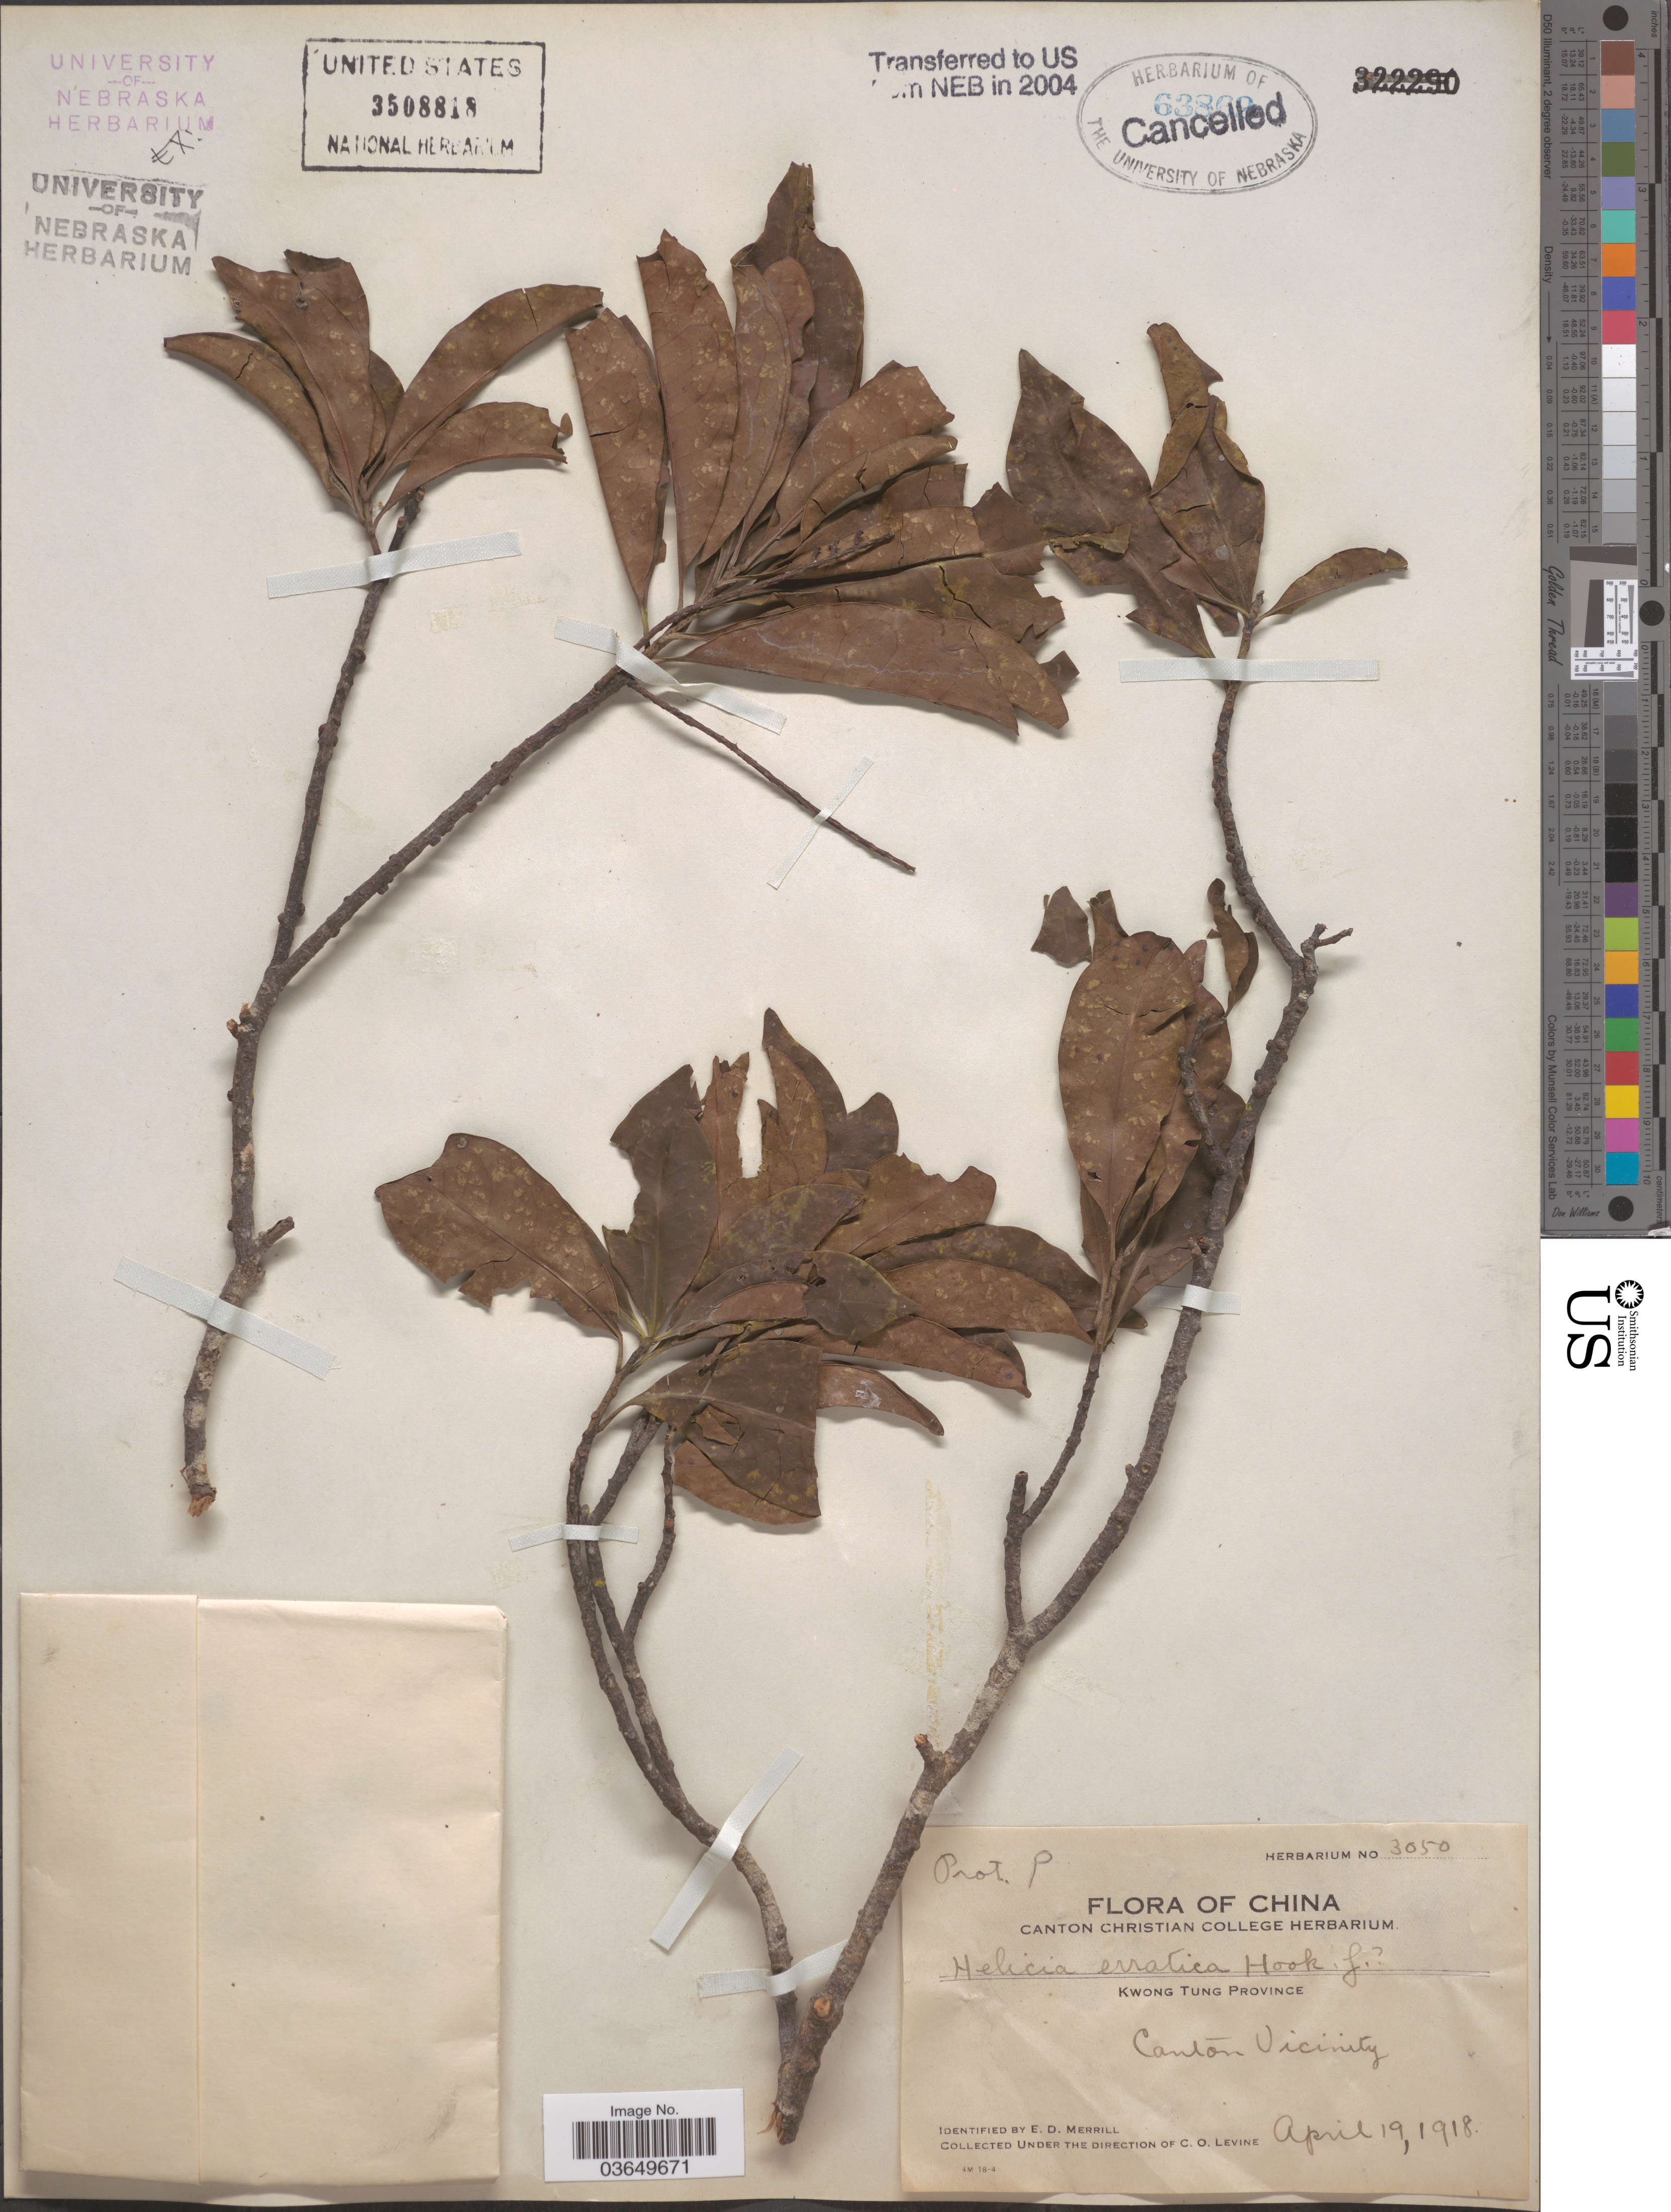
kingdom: Plantae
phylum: Tracheophyta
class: Magnoliopsida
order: Proteales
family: Proteaceae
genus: Helicia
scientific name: Helicia erratica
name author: Hook. f.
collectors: C. O. Levine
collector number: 3050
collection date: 1918-04-19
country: China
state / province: Guangdong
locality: Kwong Tung Province. Canton Vicinity.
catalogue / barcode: US 3508818